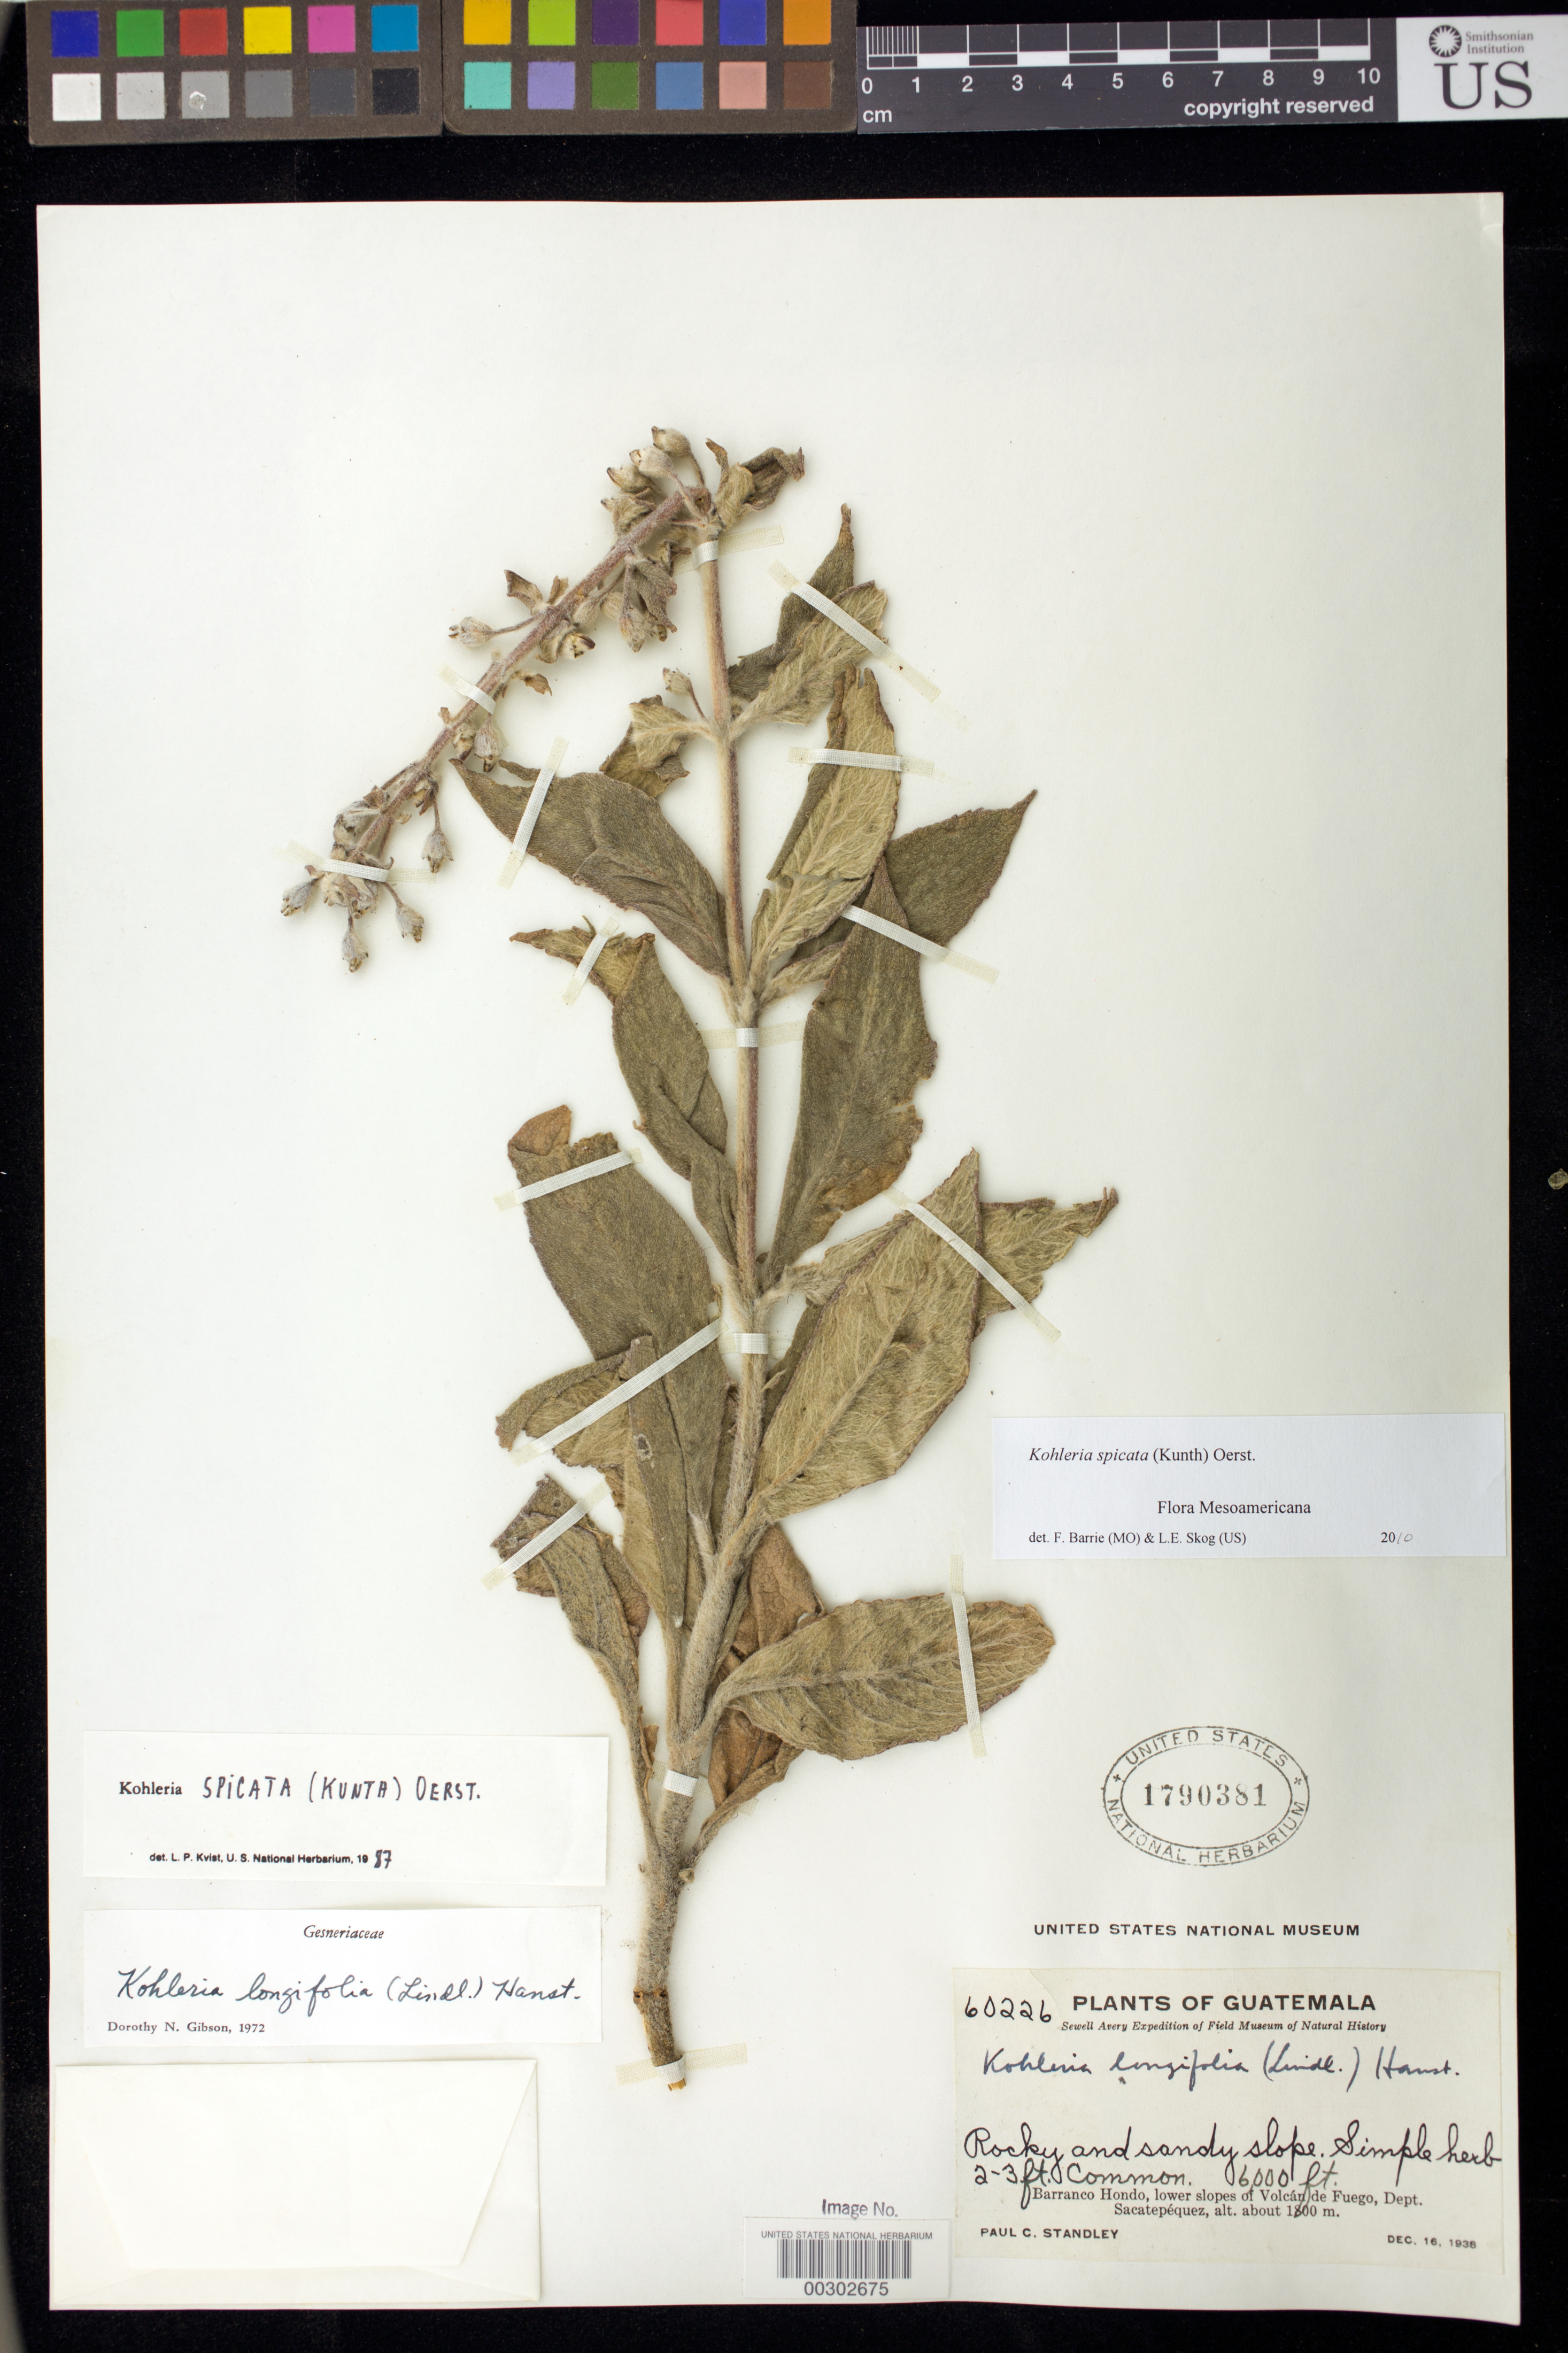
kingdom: Plantae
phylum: Tracheophyta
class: Magnoliopsida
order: Lamiales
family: Gesneriaceae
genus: Kohleria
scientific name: Kohleria spicata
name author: (Kunth) Oerst.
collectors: P. C. Standley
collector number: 60226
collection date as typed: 16 Dec 1938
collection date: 1938-12-16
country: Guatemala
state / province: Sacatepéquez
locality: Barranco Hondo, lower slopes of Volcan de Fuego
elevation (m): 1829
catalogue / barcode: US 1790381